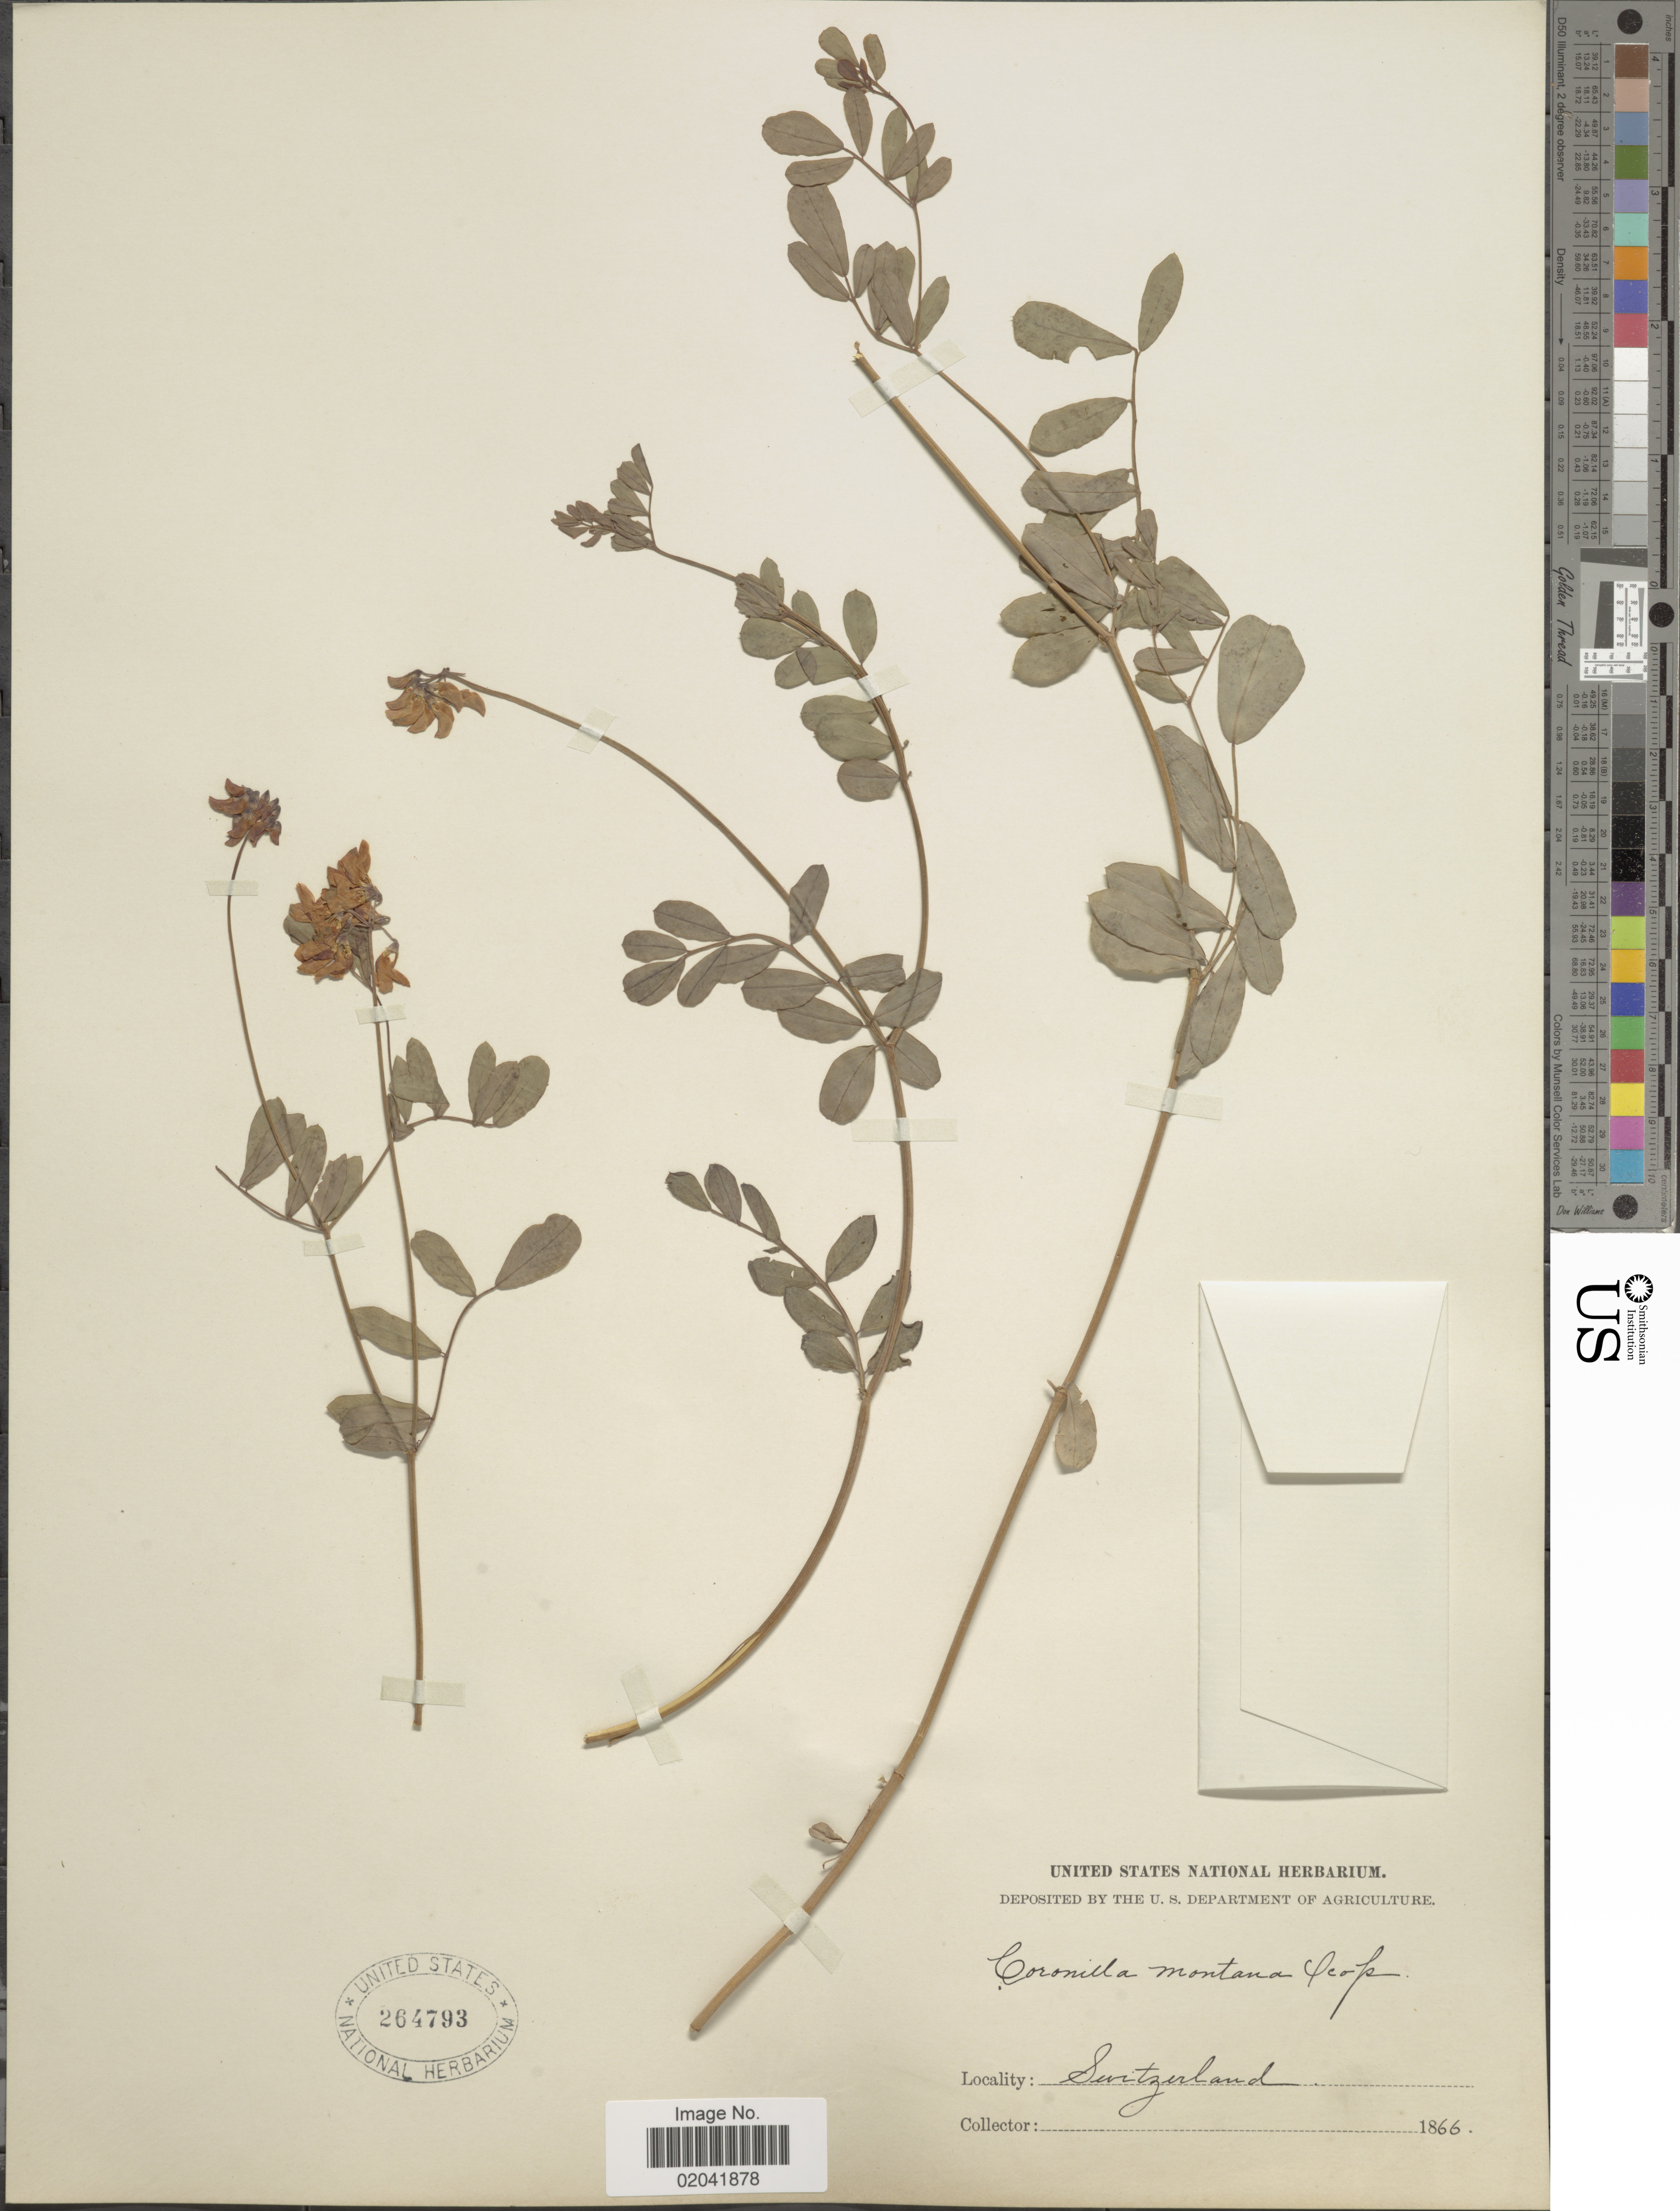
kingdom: Plantae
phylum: Tracheophyta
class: Magnoliopsida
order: Fabales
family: Fabaceae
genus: Coronilla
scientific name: Coronilla montana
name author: Scop.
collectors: ex herb. United States National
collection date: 1866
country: Switzerland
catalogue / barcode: US 264793